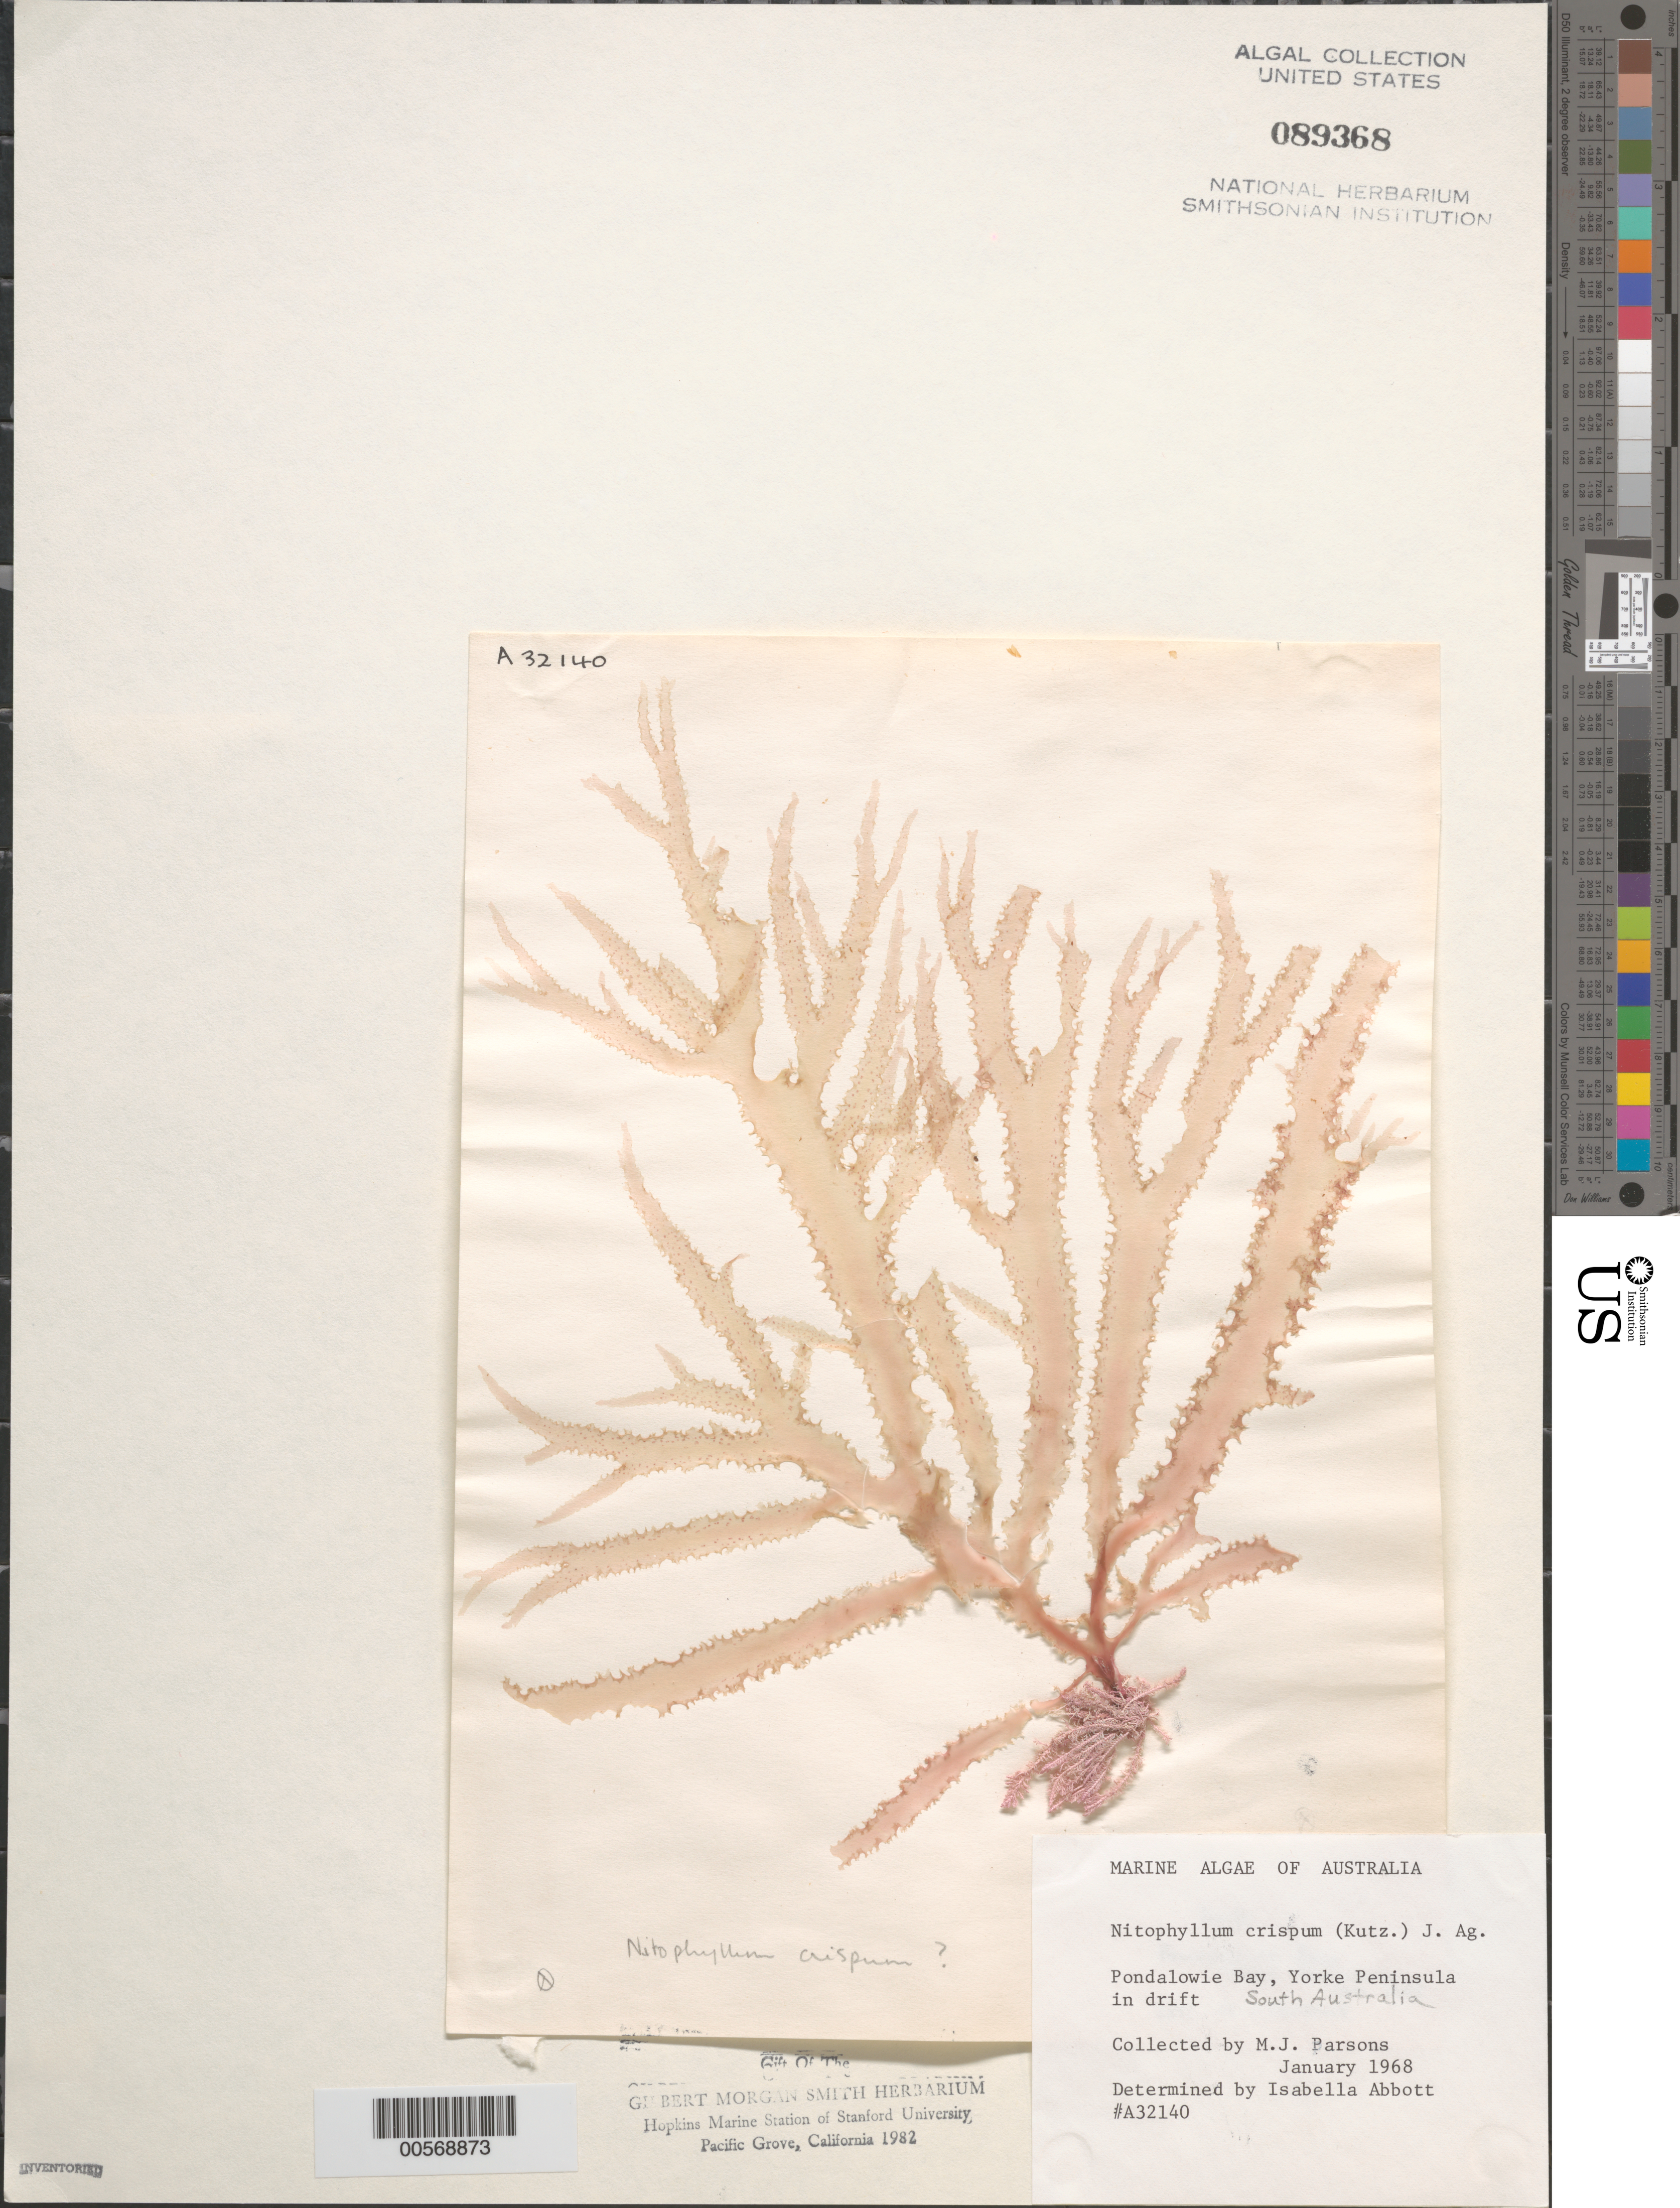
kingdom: Plantae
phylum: Rhodophyta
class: Florideophyceae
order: Ceramiales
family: Delesseriaceae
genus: Nitophyllum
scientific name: Nitophyllum crispum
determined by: Abbott, Isabella A.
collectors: M. Parsons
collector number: A32140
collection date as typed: Jan 1968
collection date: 1968-01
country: Australia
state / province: South Australia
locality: Pondalowie bay, yorke peninsula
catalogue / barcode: US 89368